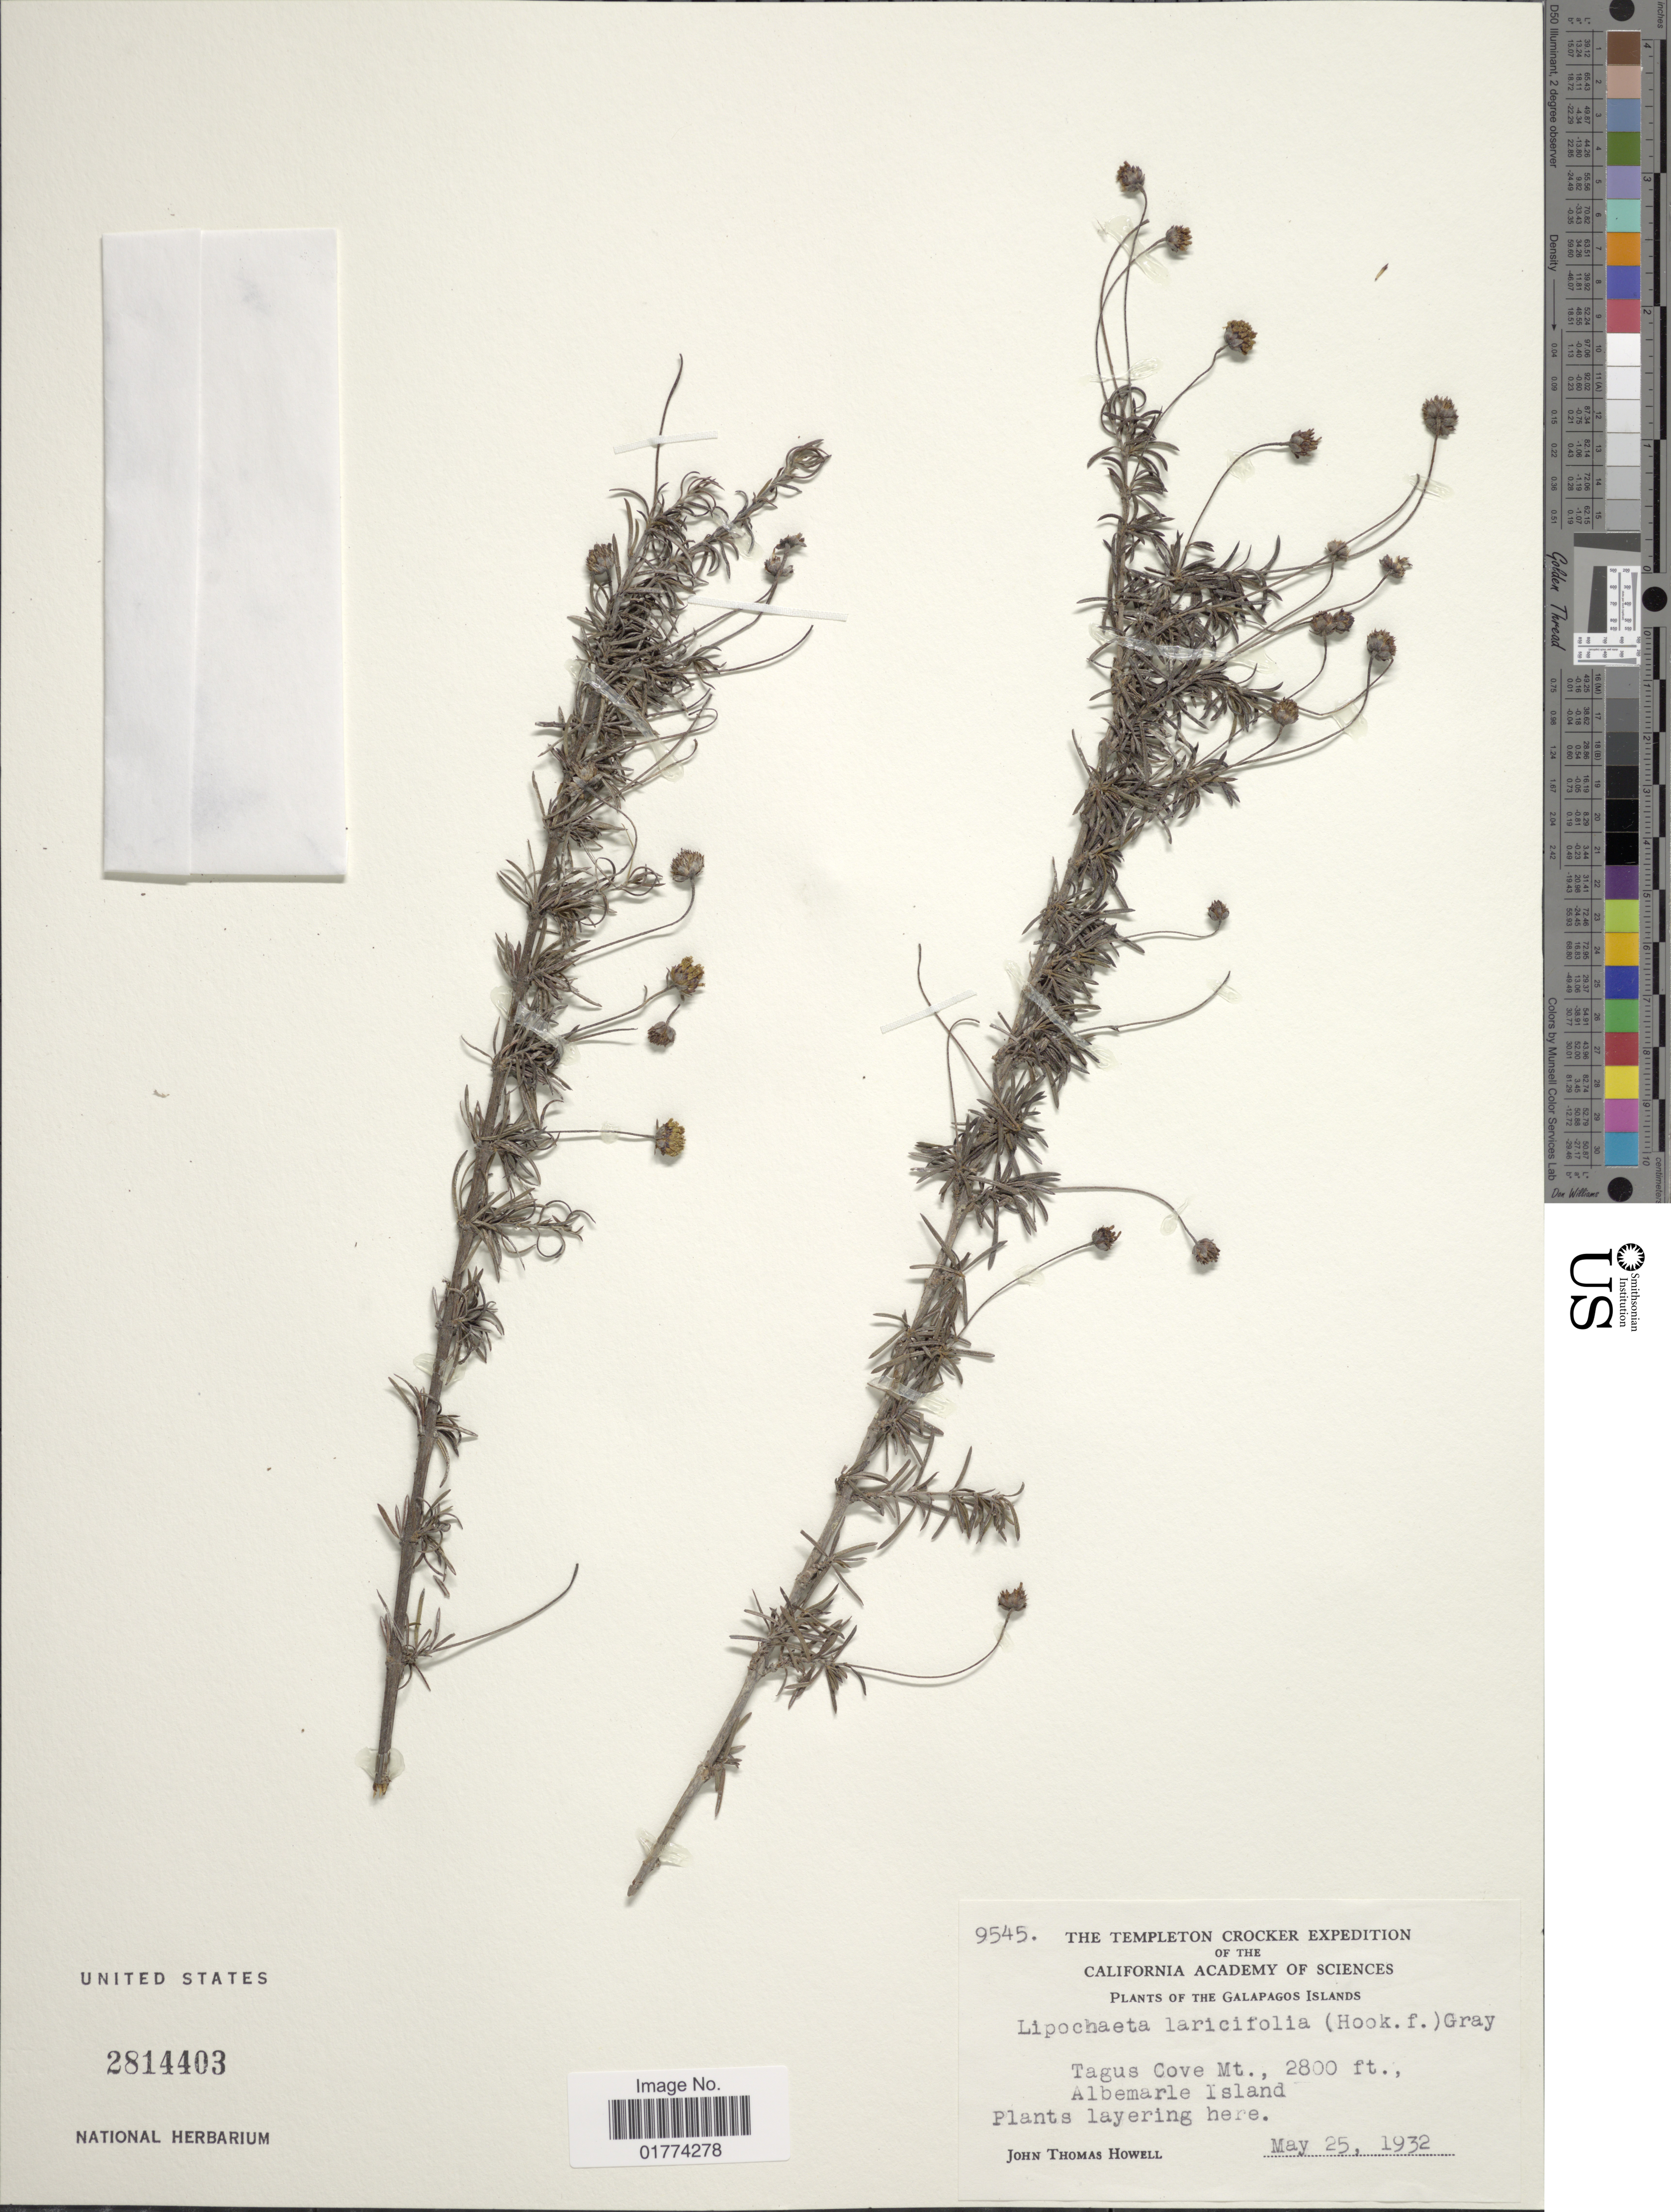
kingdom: Plantae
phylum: Tracheophyta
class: Magnoliopsida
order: Asterales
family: Asteraceae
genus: Macraea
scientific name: Macraea laricifolia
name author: Hook. f.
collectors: J. T. Howell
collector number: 9545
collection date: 1932-05-25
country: Ecuador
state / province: Colón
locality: Galapagos Island, Tagus Cove Mt. Albemarle island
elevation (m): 853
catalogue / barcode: US 2814403